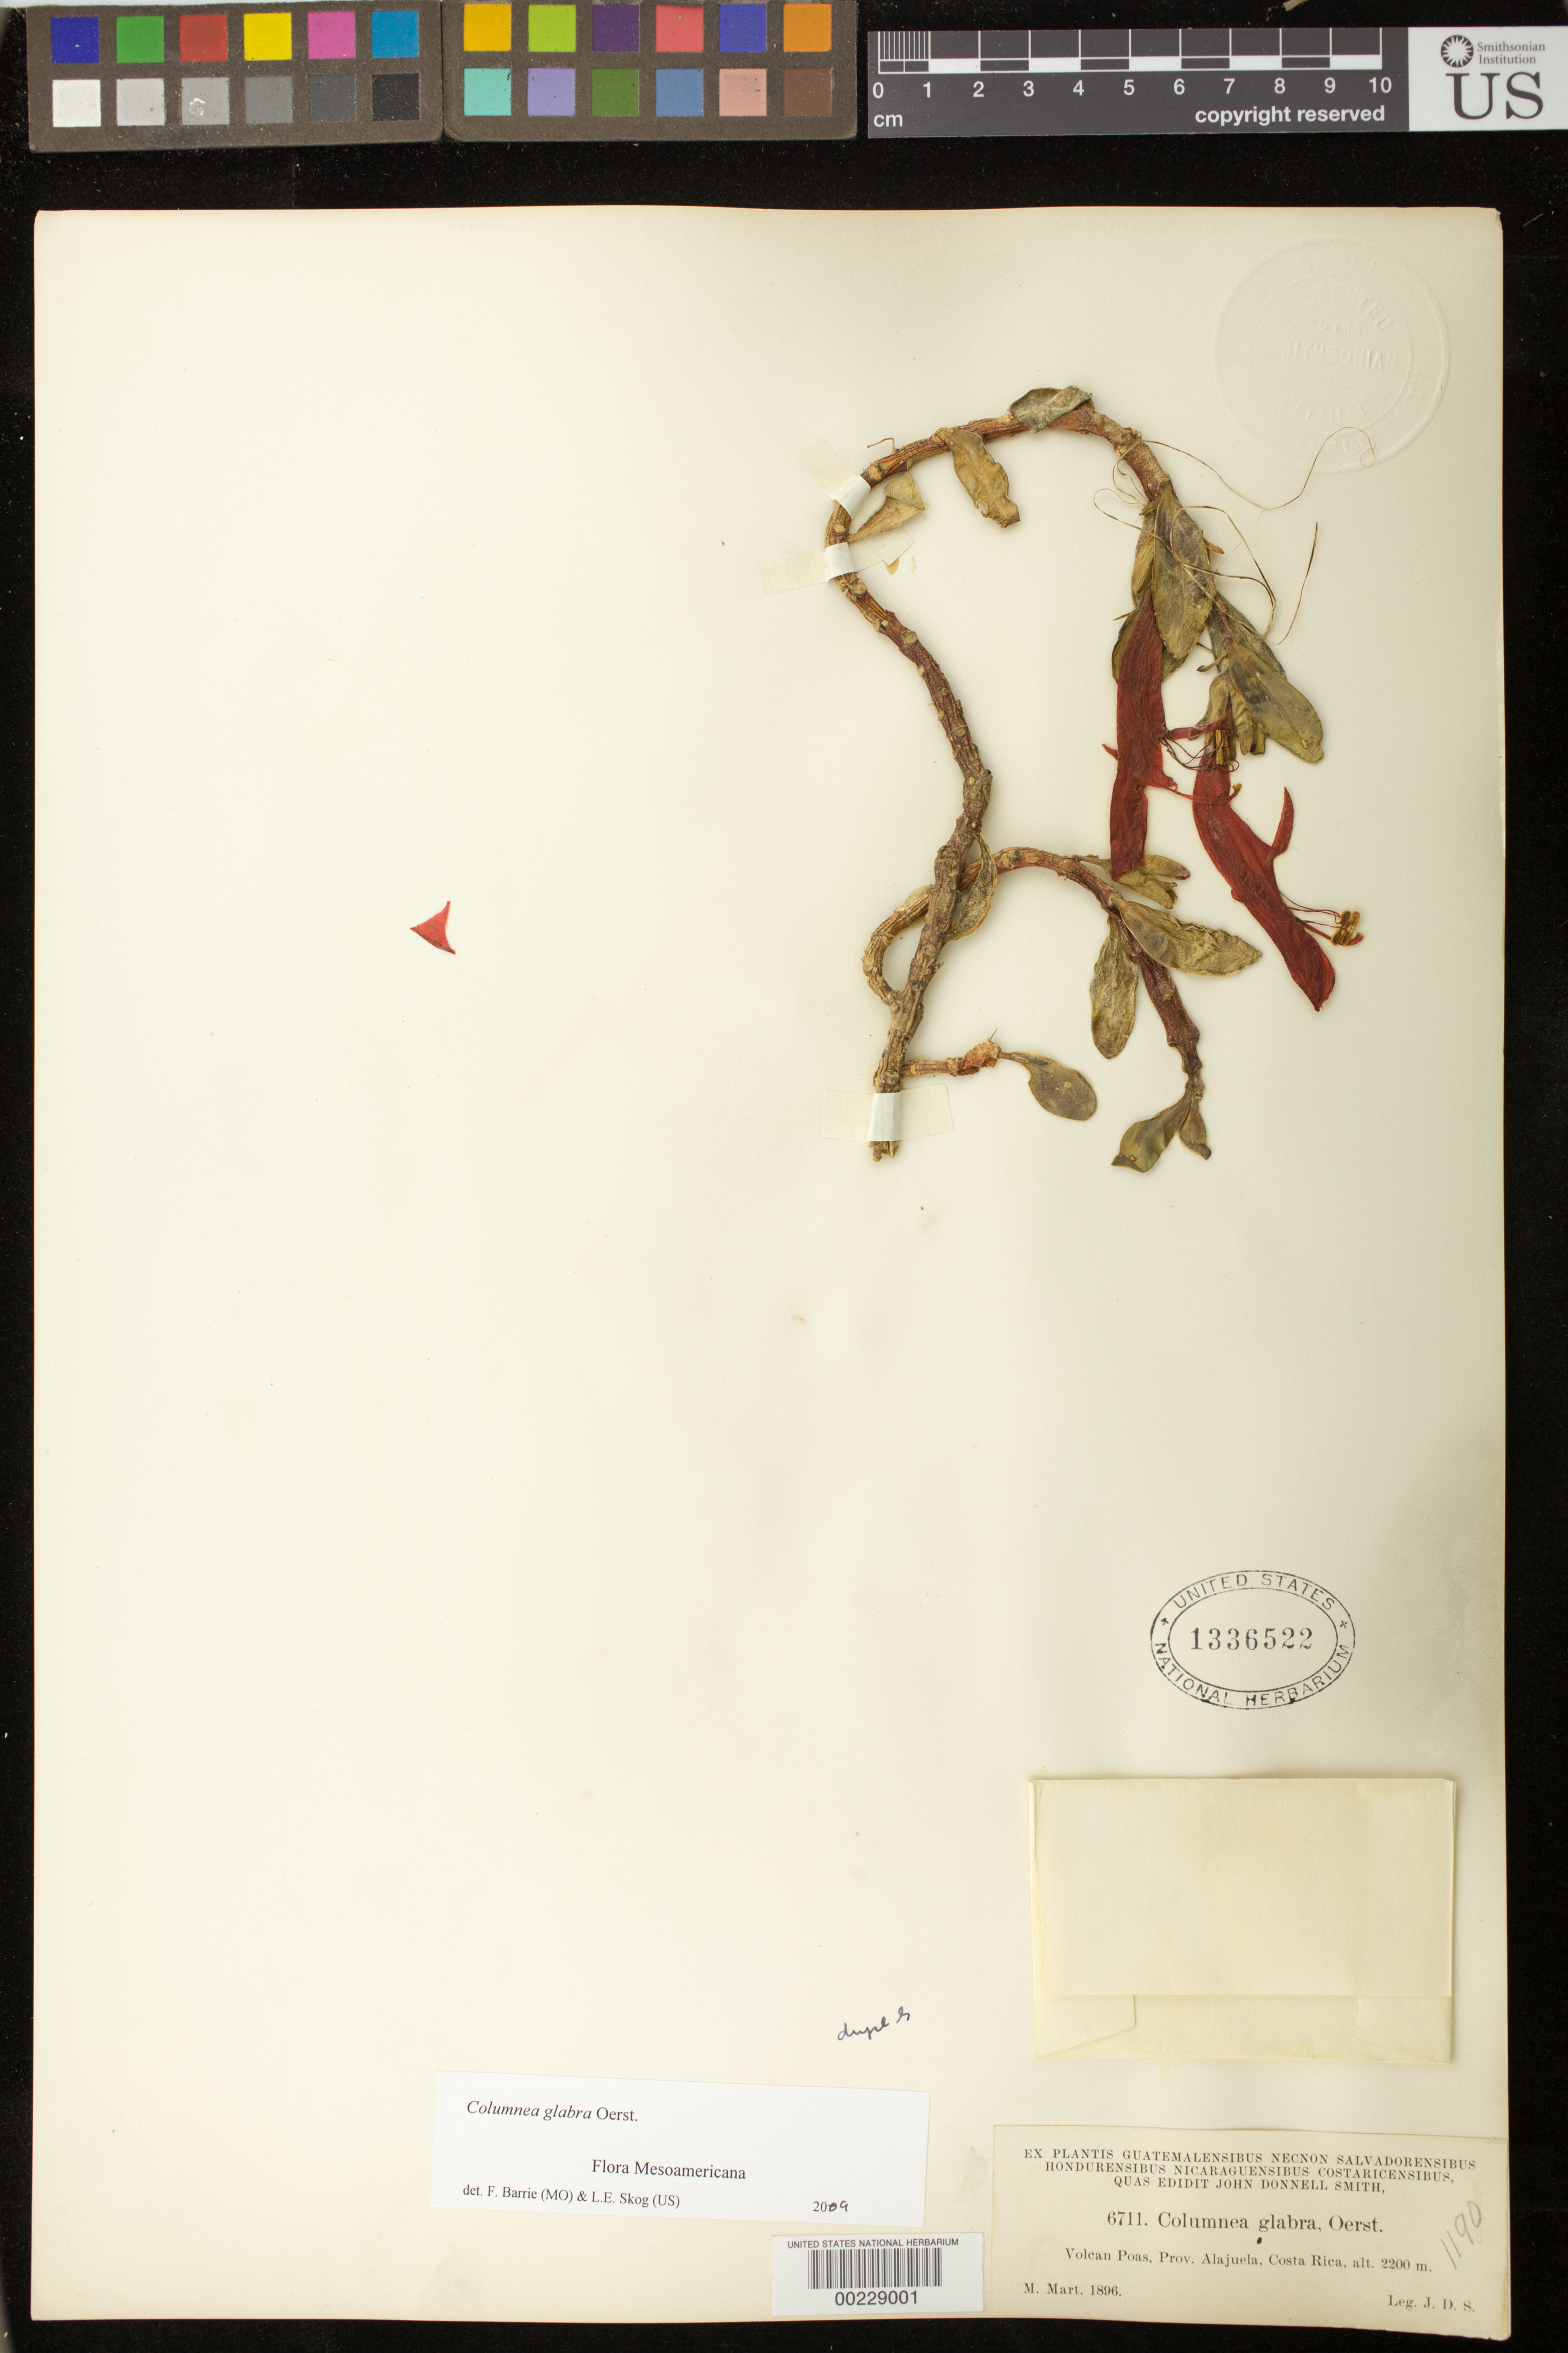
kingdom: Plantae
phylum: Tracheophyta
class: Magnoliopsida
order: Lamiales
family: Gesneriaceae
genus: Columnea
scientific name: Columnea glabra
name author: Oerst.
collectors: J. Donnell Smith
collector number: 6711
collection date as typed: Mar 1896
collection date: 1896-03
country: Costa Rica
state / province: Alajuela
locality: Volcan Poas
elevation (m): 2200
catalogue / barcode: US 1336522